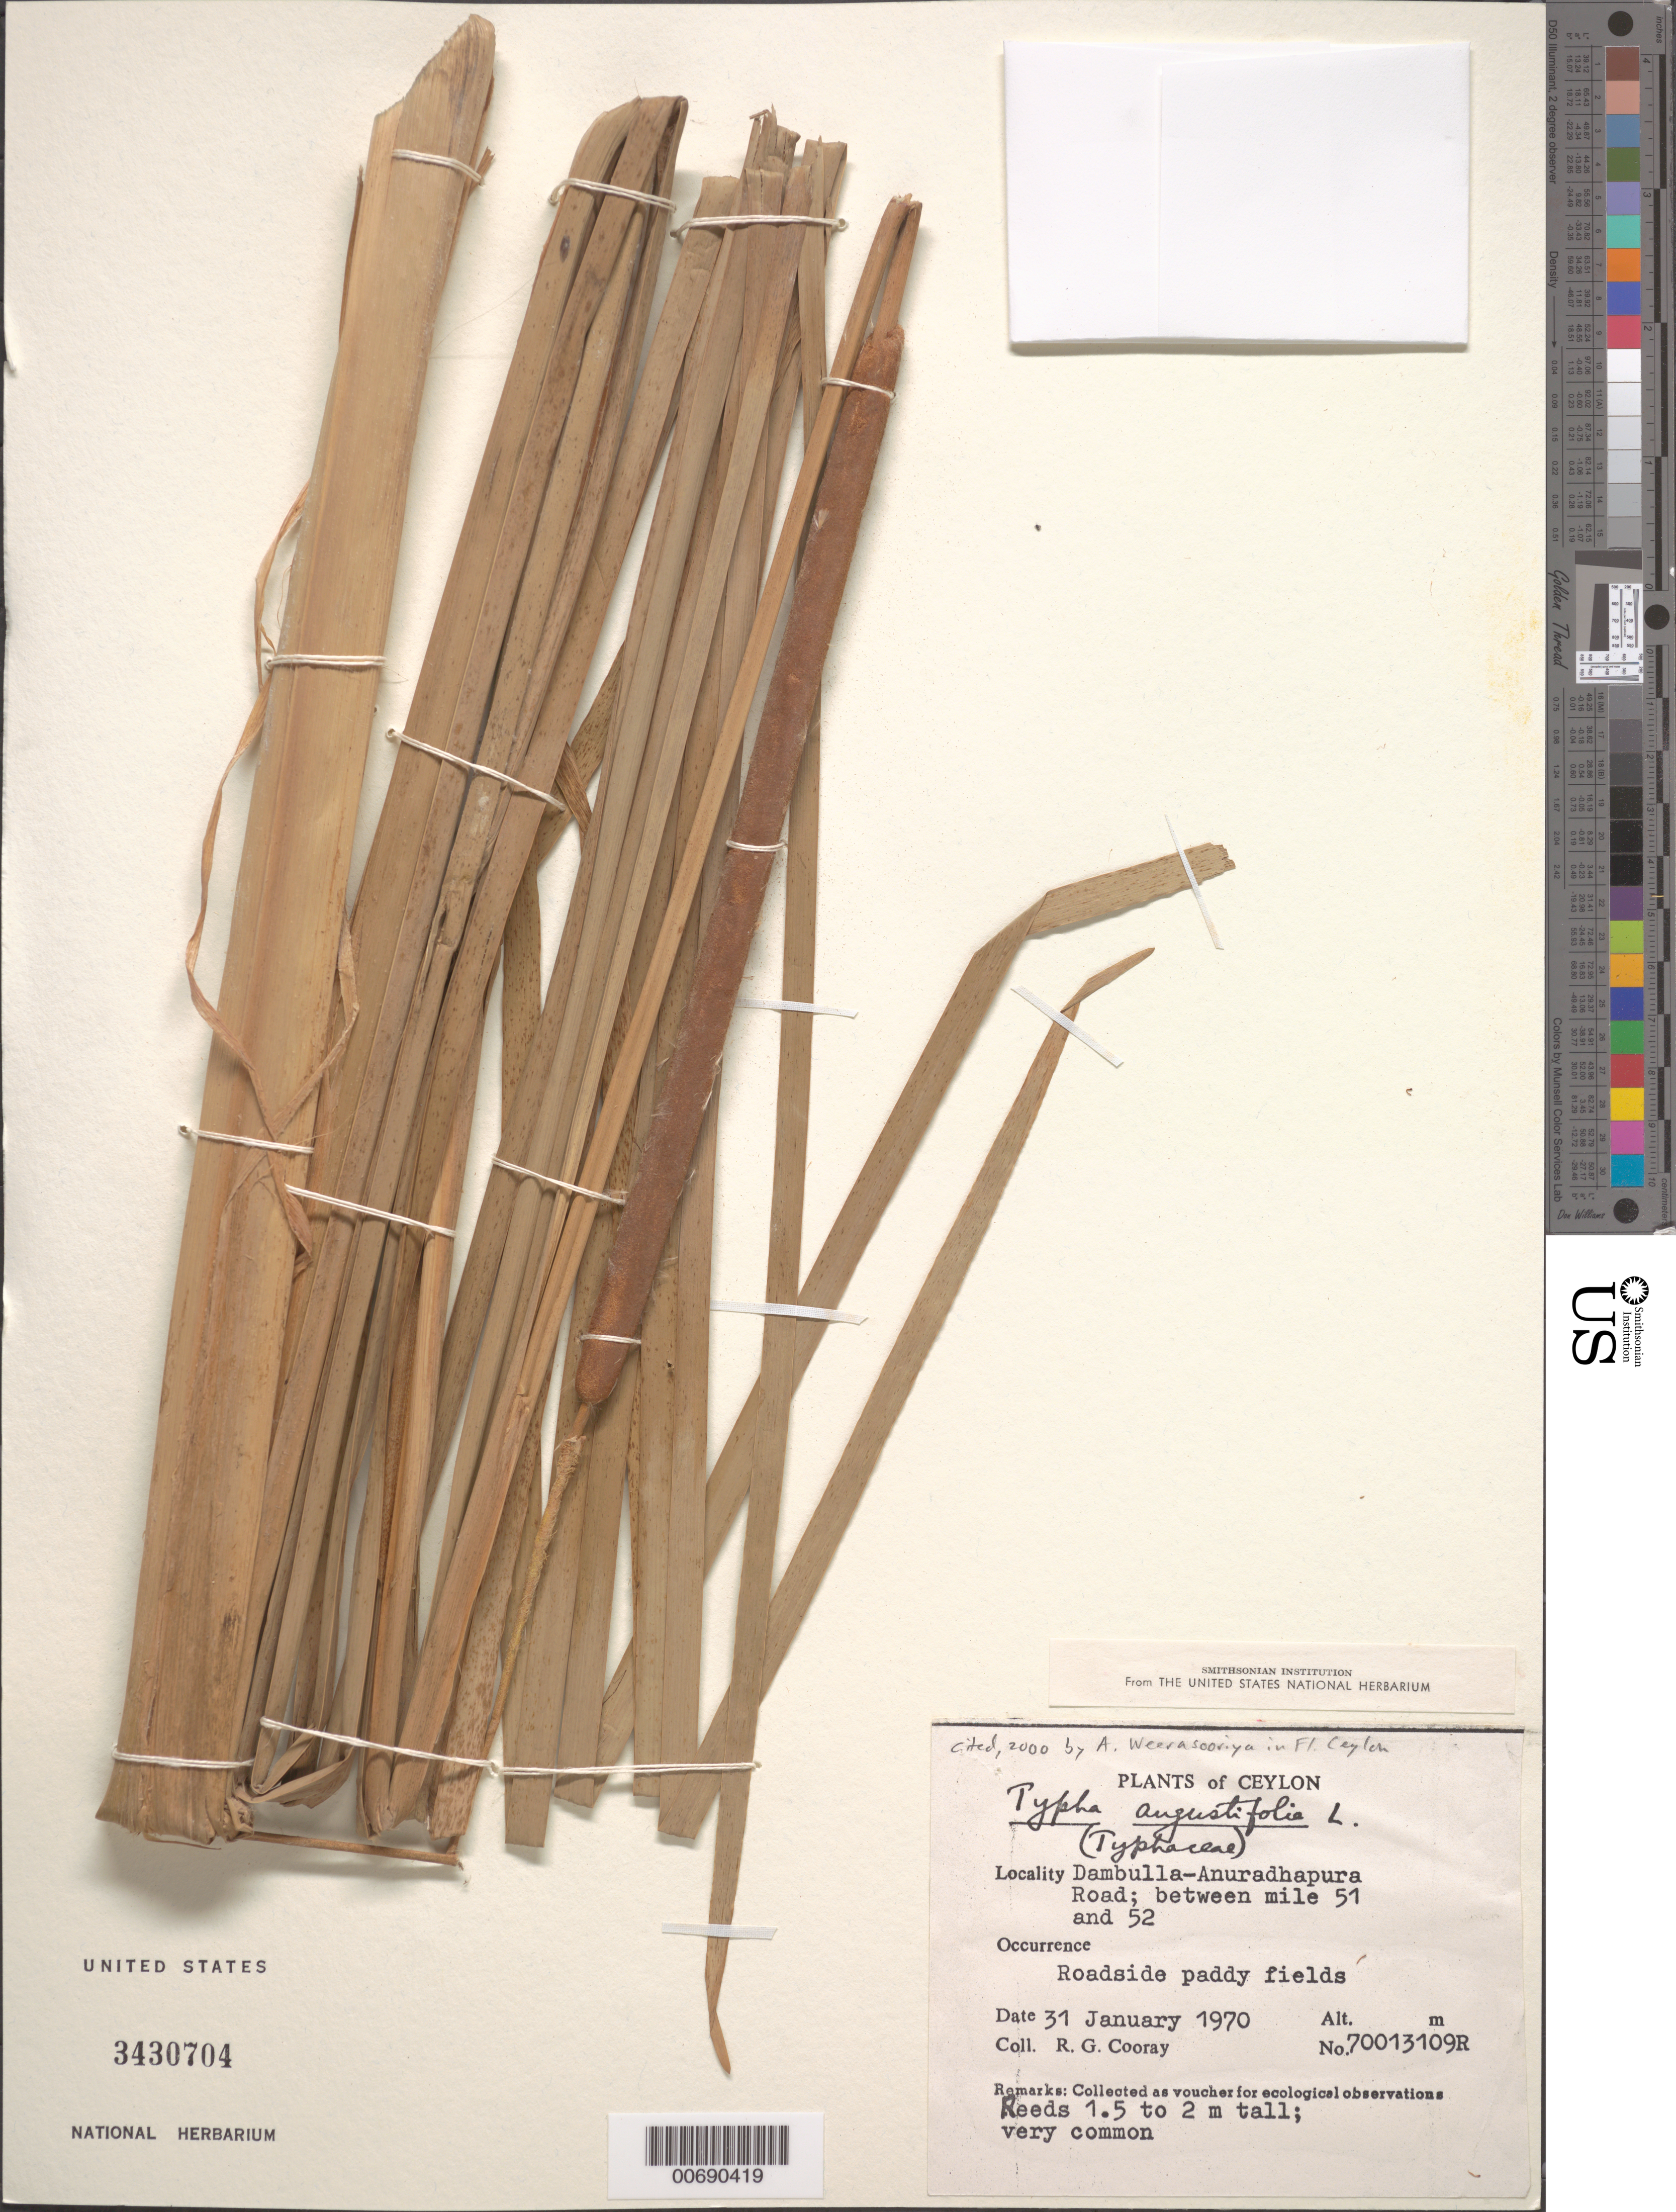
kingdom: Plantae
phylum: Tracheophyta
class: Liliopsida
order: Poales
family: Typhaceae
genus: Typha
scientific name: Typha angustifolia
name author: L.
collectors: R. Cooray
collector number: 70013109R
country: Sri Lanka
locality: Dambulla-Anuradhapura Road, between mile 51 and 52.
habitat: Roadside paddy fields.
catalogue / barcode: US 3430704